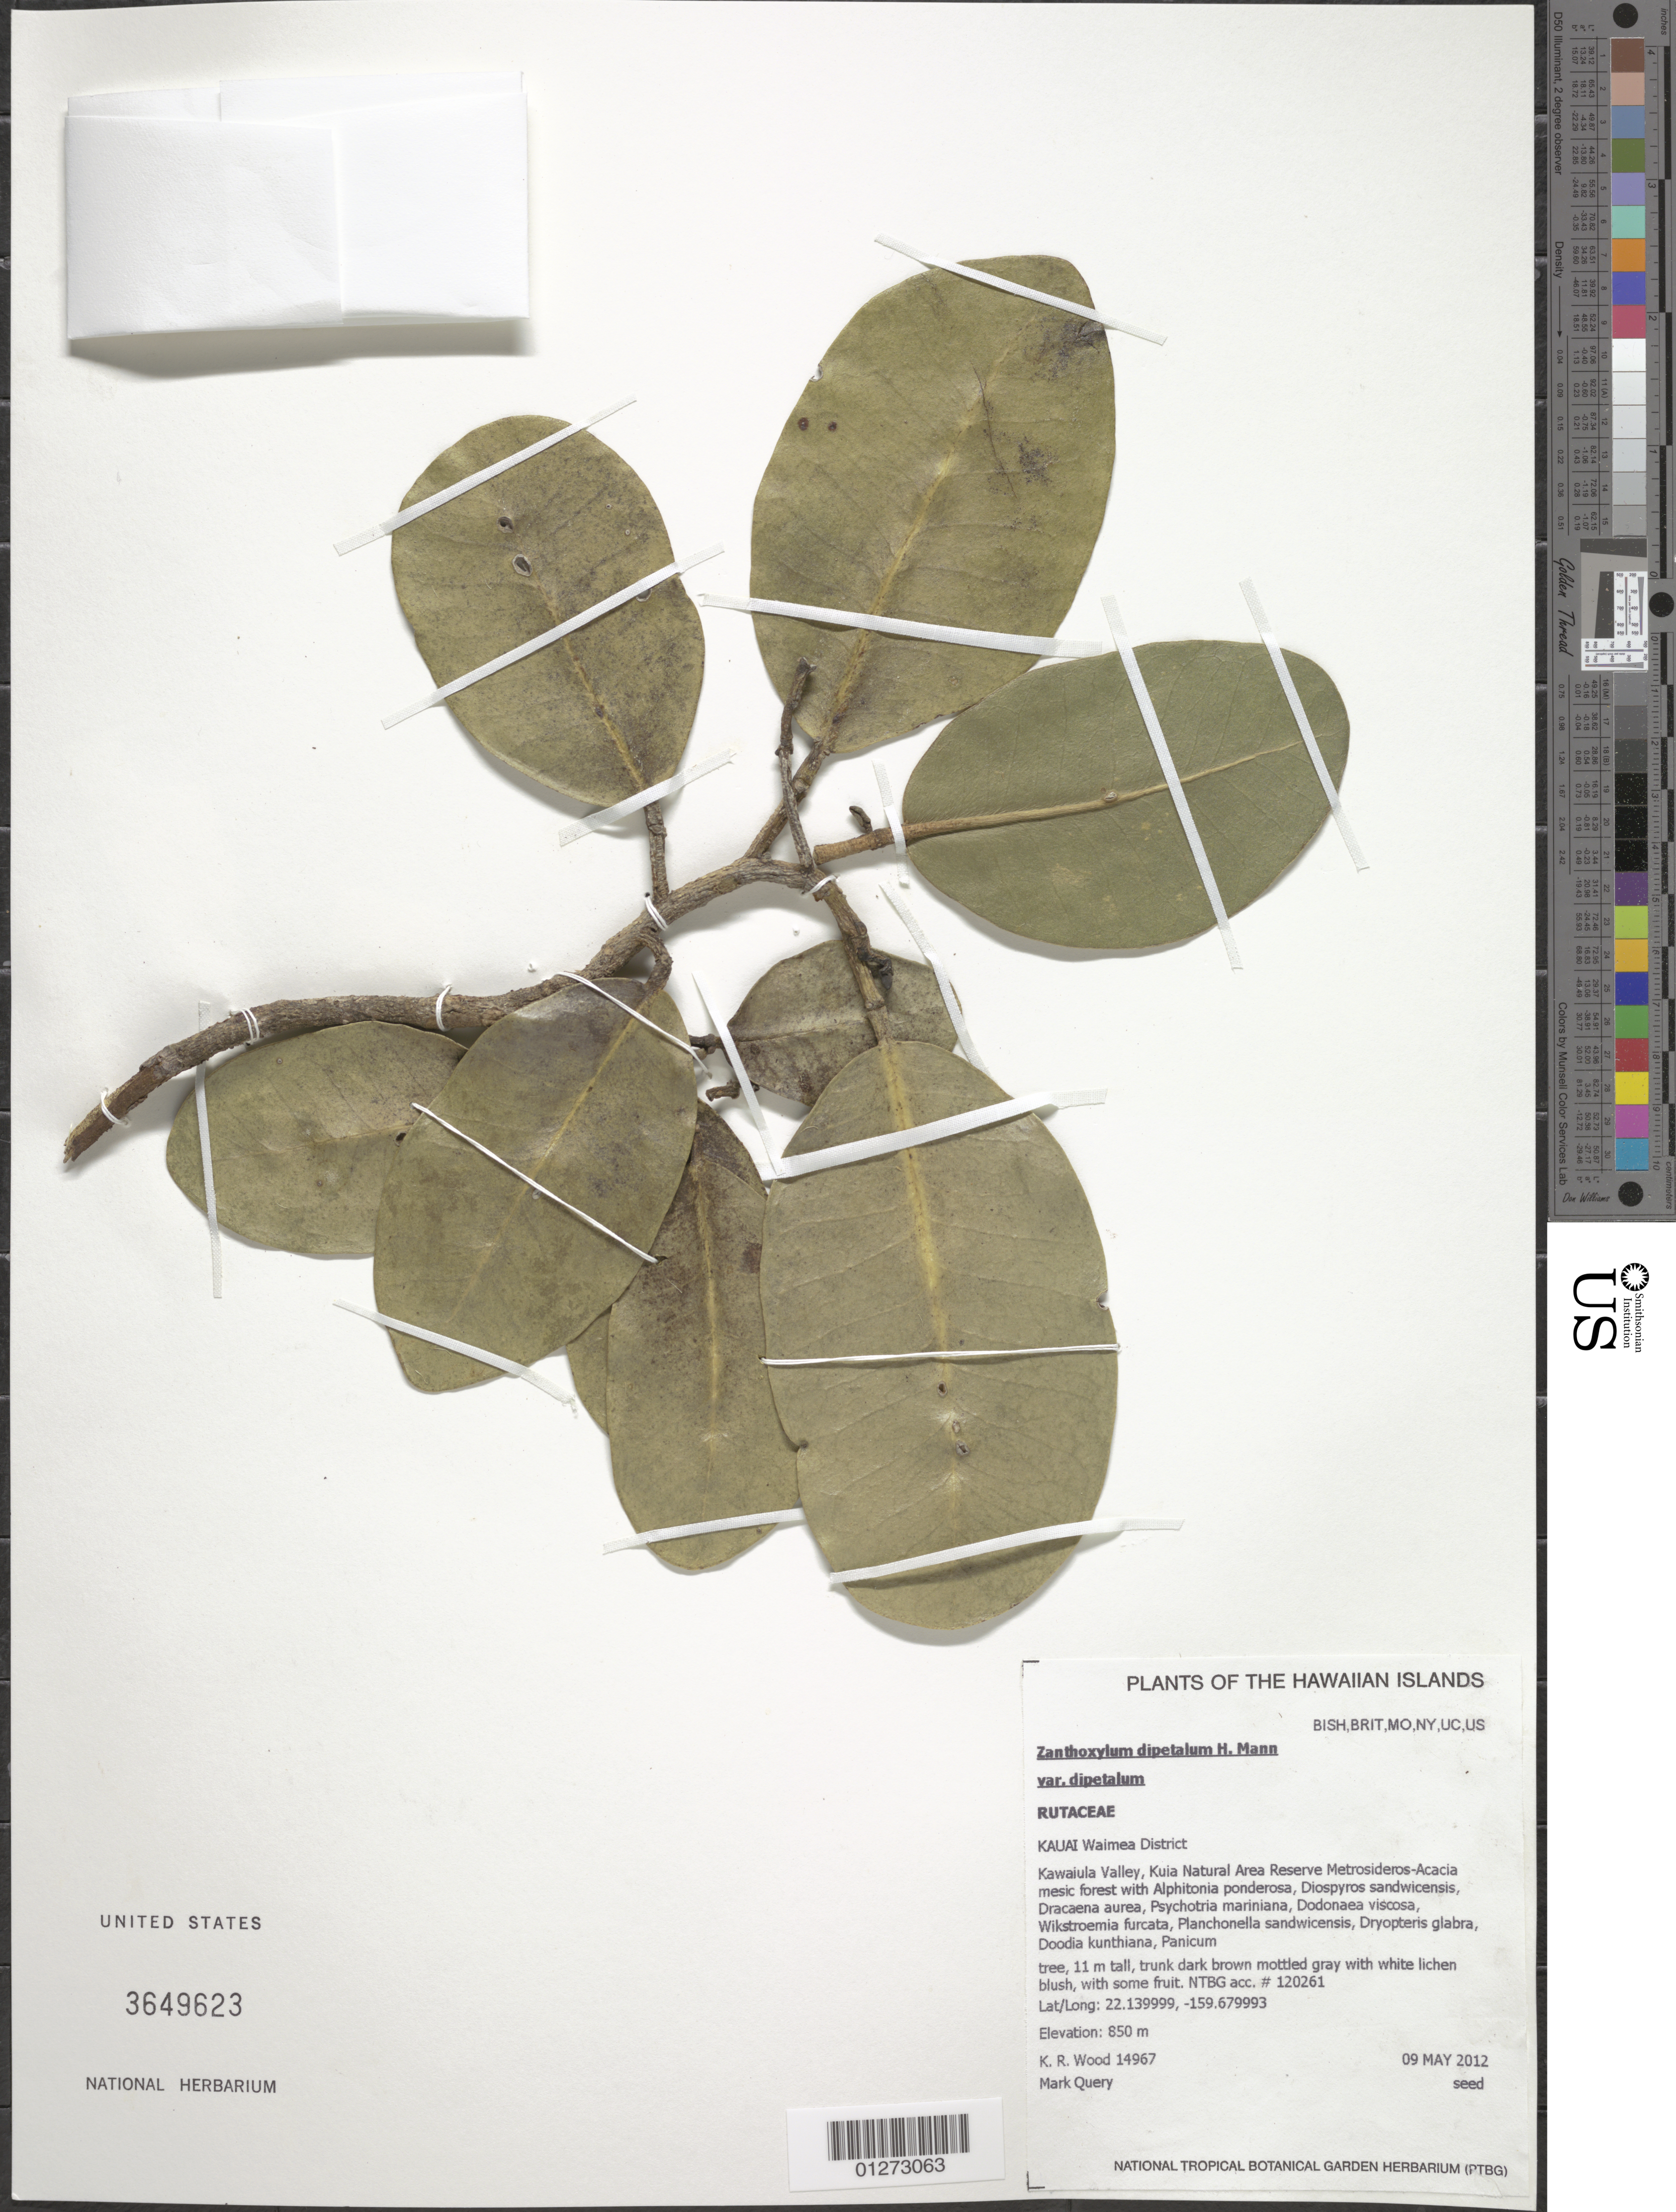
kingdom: Plantae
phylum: Tracheophyta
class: Magnoliopsida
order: Sapindales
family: Rutaceae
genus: Zanthoxylum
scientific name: Zanthoxylum dipetalum var. dipetalum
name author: H. Mann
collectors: K. R. Wood & M. Query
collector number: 14967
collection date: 2012-05-09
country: United States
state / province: Hawaii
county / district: Kauai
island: Kaua'i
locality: Waimea District, Kawaiula Valley, Kuia Natural Area Reserve.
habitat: Mesic forest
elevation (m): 850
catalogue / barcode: US 3649623